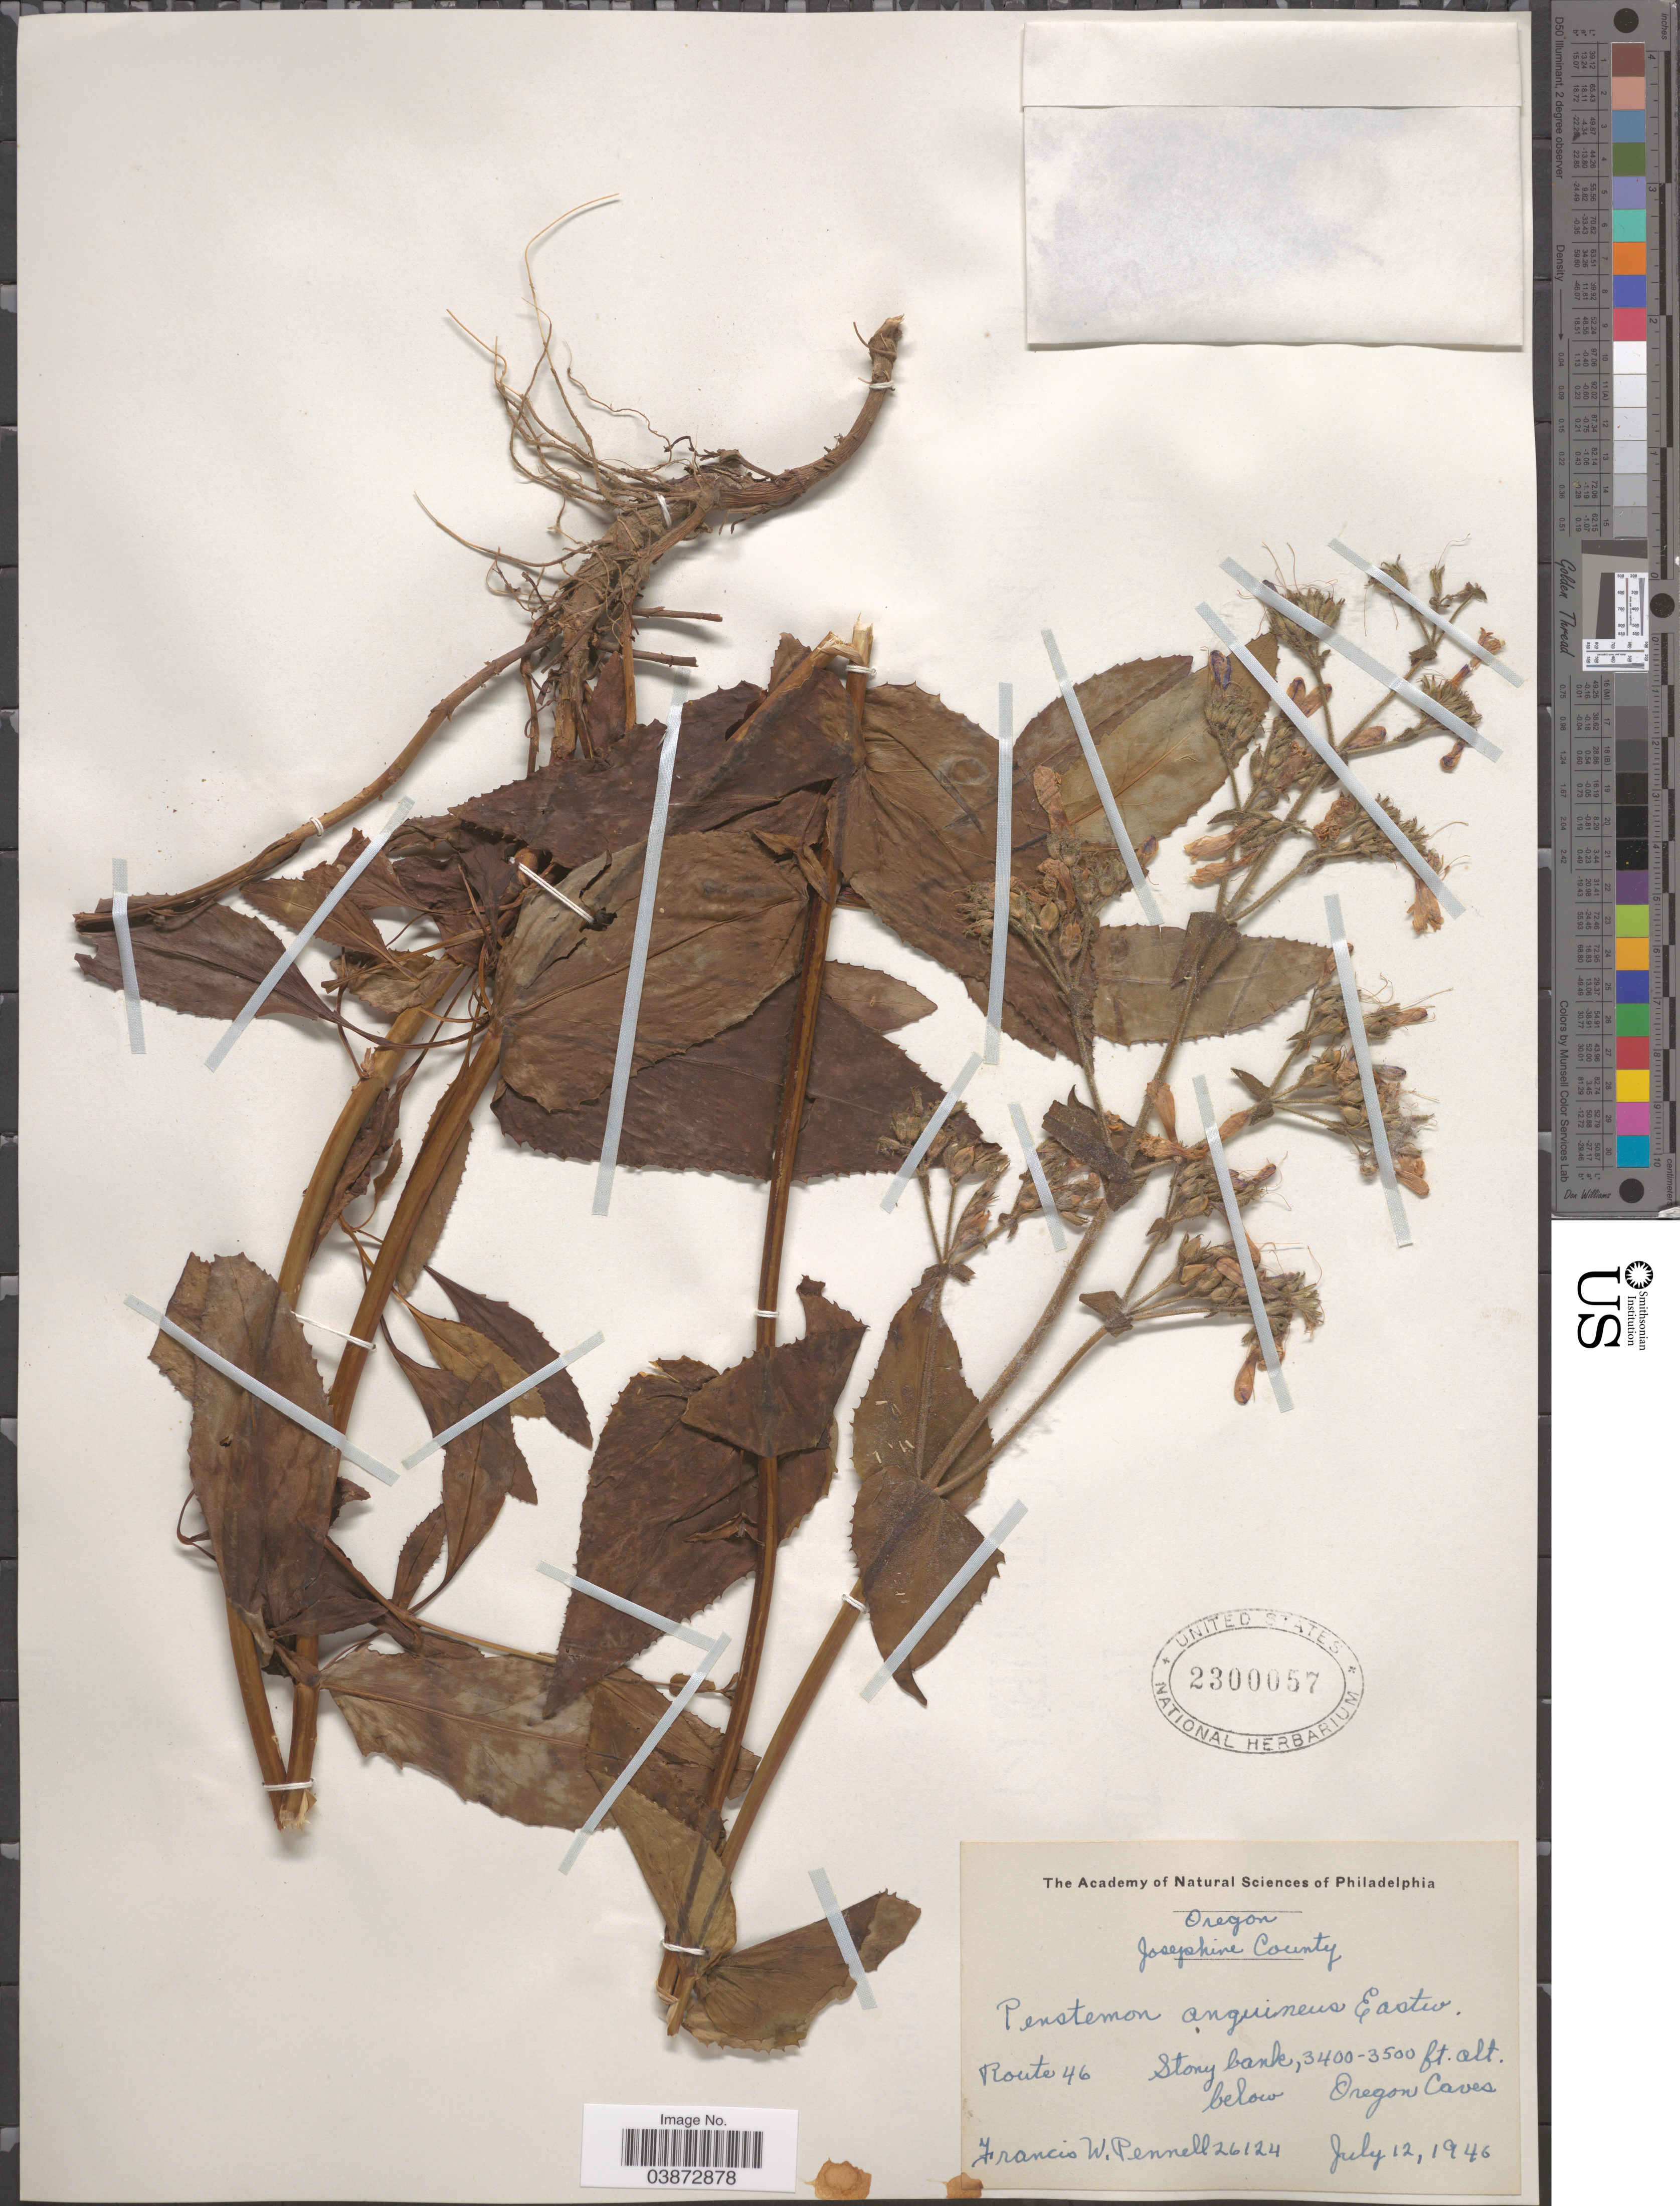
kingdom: Plantae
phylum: Tracheophyta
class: Magnoliopsida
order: Lamiales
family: Plantaginaceae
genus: Penstemon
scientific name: Penstemon anguineus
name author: Eastw.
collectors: F. W. Pennell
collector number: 26124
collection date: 1946-07-12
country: United States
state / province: Oregon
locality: Josephine County. Route 46, Stony bank, below Oregon Caves.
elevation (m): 1036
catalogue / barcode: US 2300057